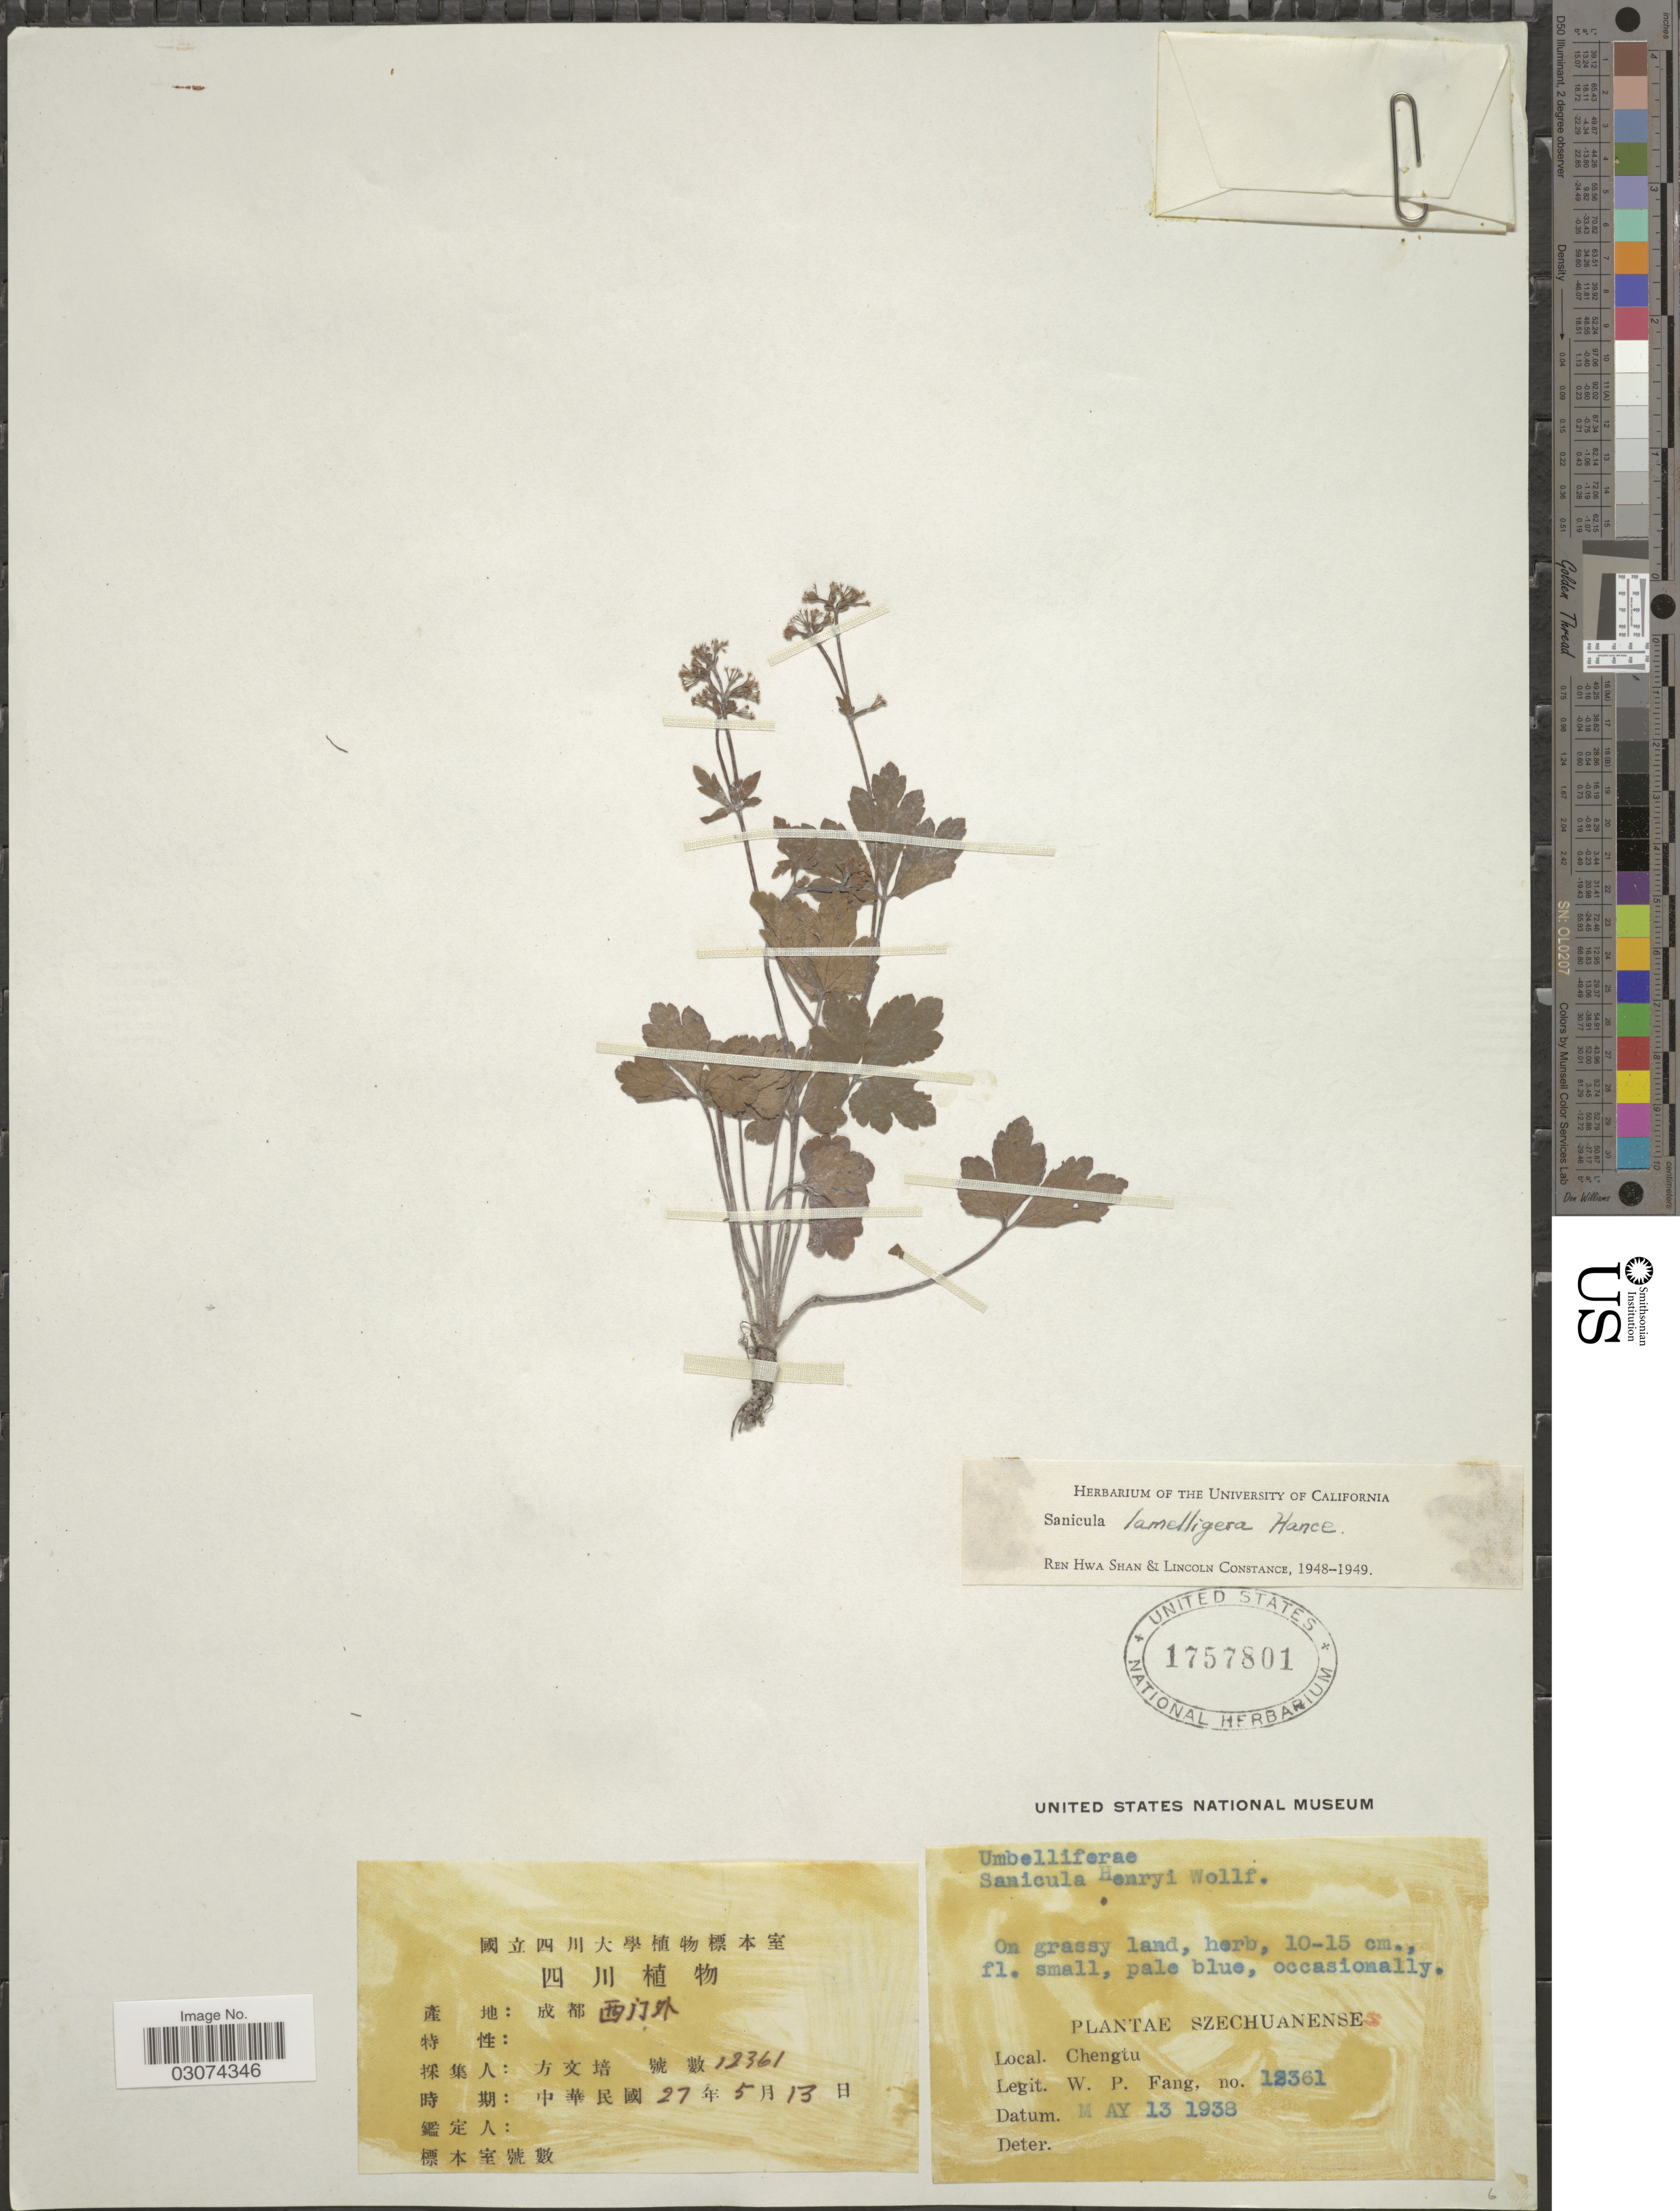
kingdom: Plantae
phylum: Tracheophyta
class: Magnoliopsida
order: Apiales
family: Apiaceae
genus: Sanicula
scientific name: Sanicula lamelligera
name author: Hance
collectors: W. P. Fang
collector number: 12361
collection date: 1938-05-13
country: China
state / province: Sichuan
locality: Szechuanenses. Chengtu.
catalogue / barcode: US 1757801